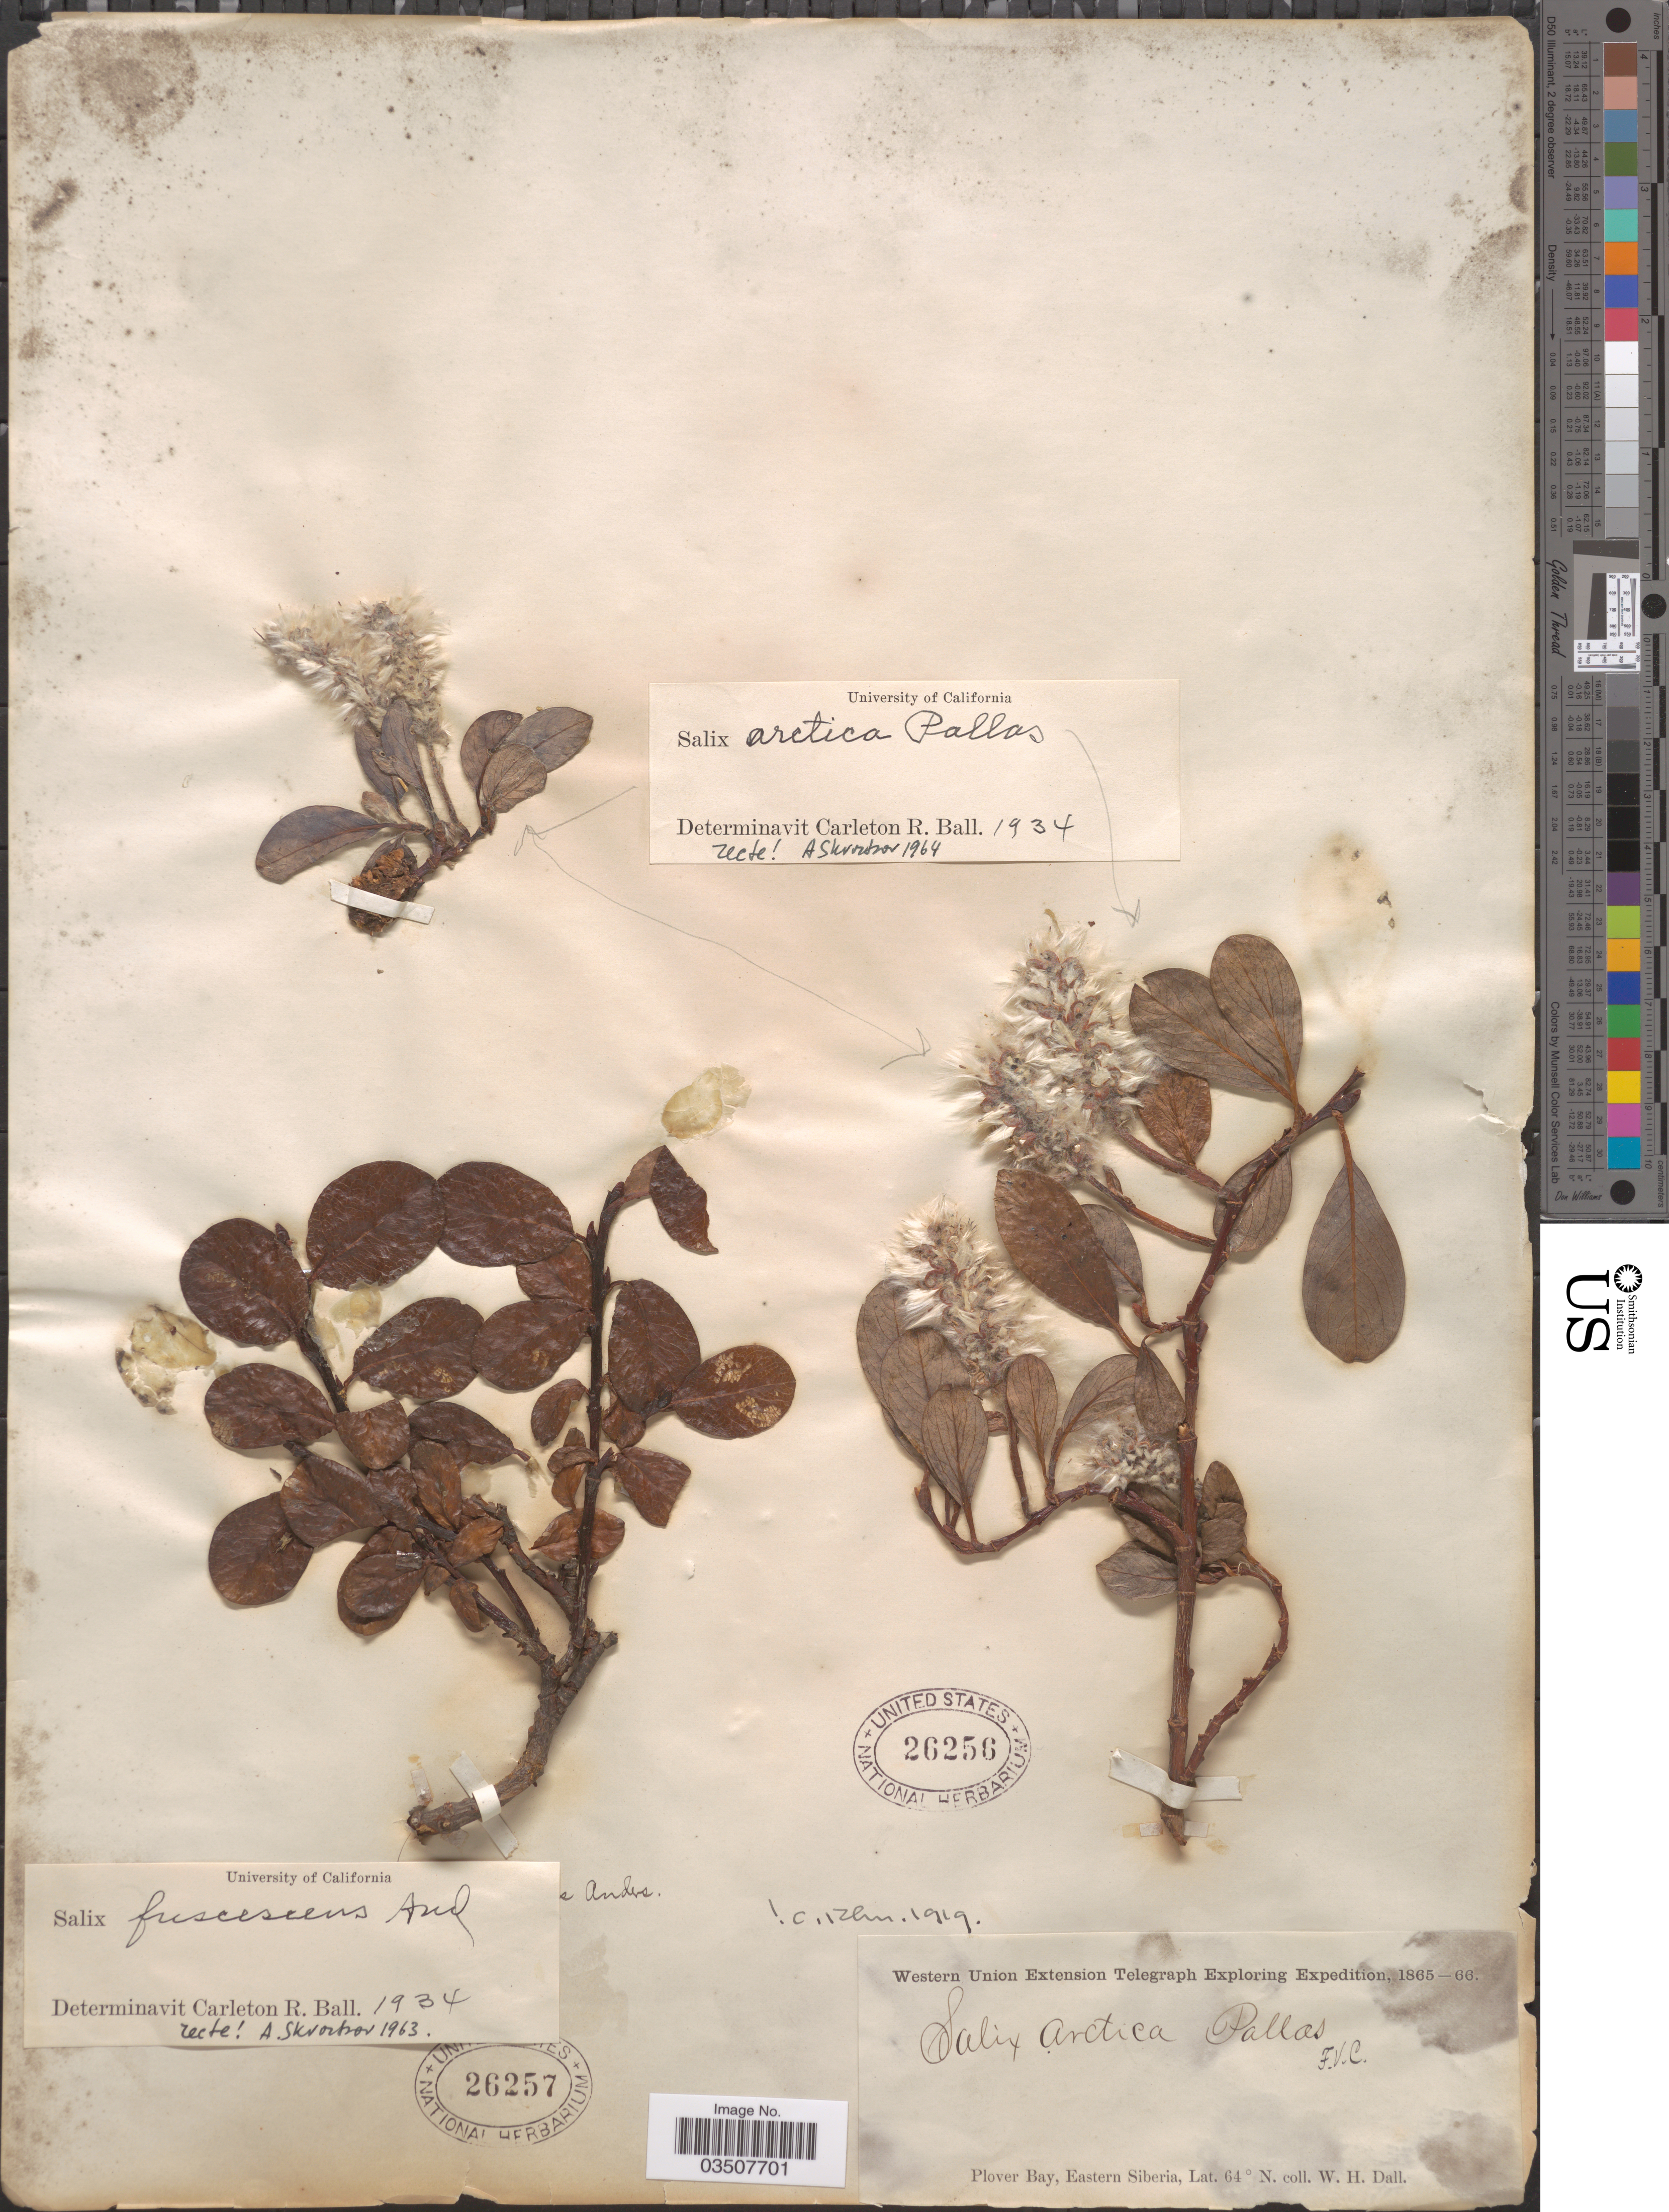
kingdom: Plantae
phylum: Tracheophyta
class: Magnoliopsida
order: Malpighiales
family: Salicaceae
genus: Salix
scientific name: Salix arctica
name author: Pall.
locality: Andes. [unsure placement]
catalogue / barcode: US 26257-2